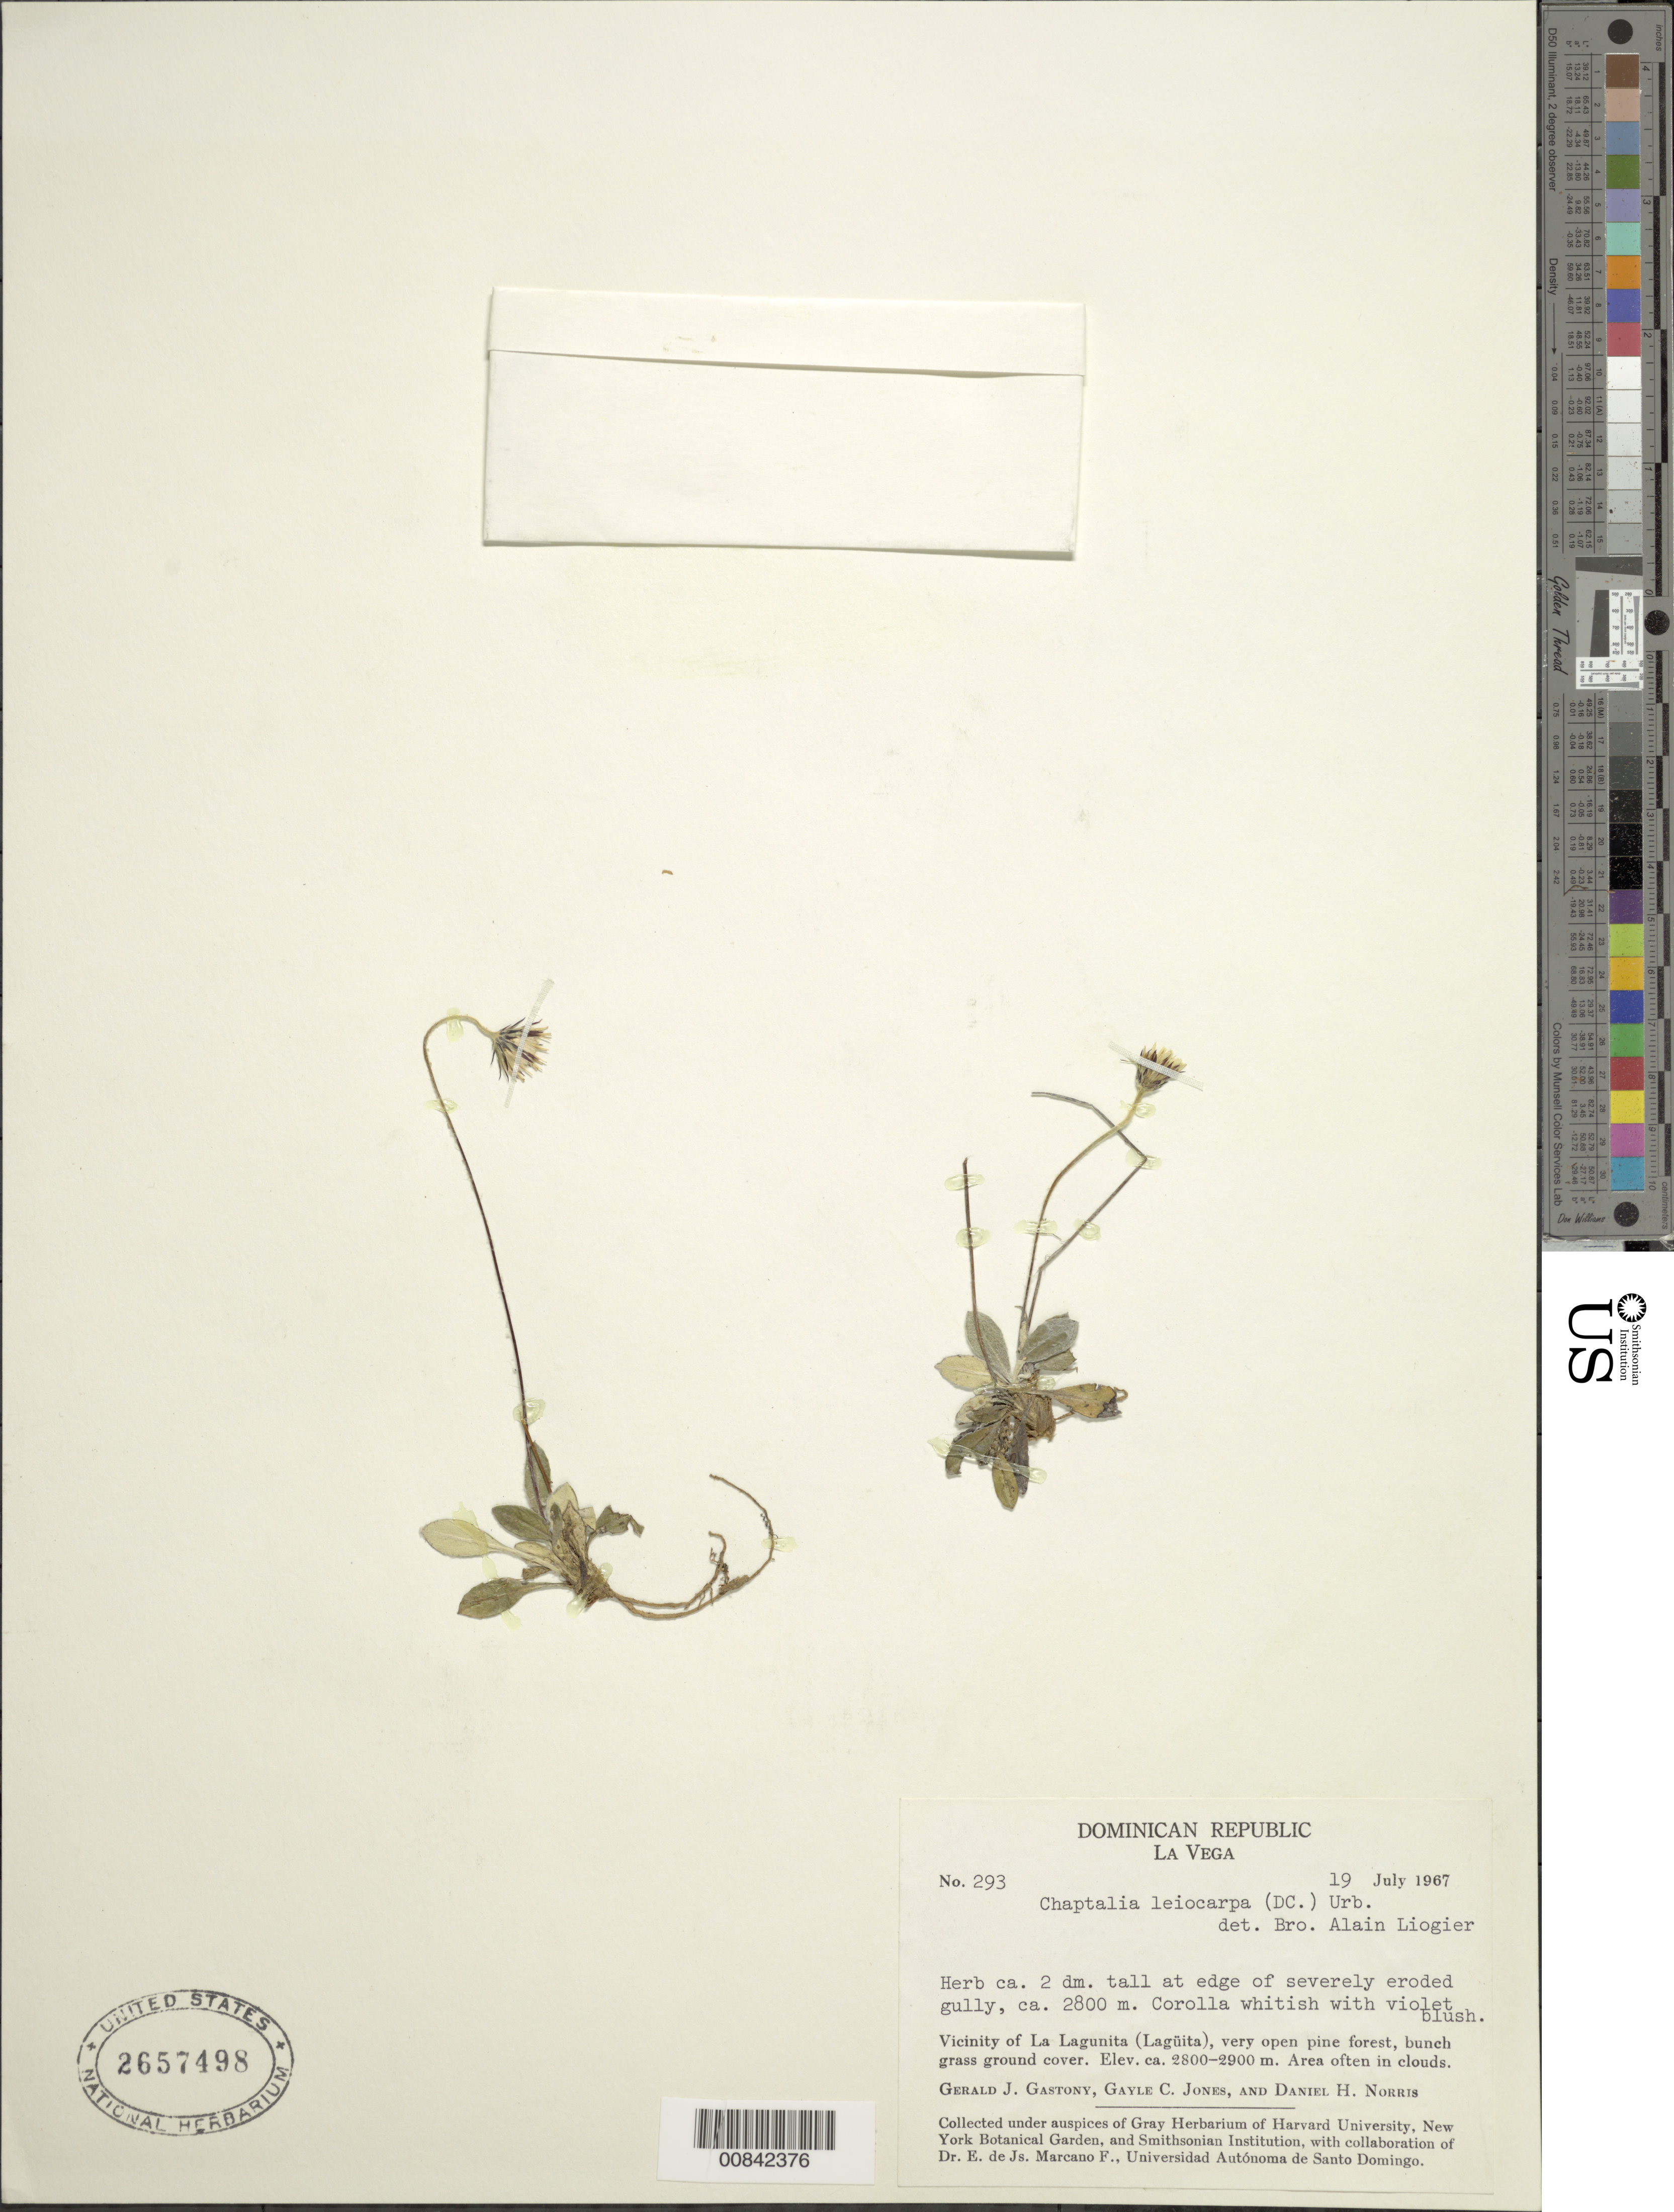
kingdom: Plantae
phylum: Tracheophyta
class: Magnoliopsida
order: Asterales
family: Asteraceae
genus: Chaptalia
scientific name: Chaptalia albicans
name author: (Sw.) Vent. ex B.D. Jacks.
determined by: Liogier, Alain H.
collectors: G. Gastony, G. C. Jones & D. H. Norris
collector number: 293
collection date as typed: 19 Jul 1967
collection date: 1967-07-19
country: Dominican Republic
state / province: La Vega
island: Hispaniola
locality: Vicinity of La Lagunita (Lagüita)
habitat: Edge of severely eroded gully, in very open pine forest, bunch grass ground cover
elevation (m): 2800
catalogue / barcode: US 7498